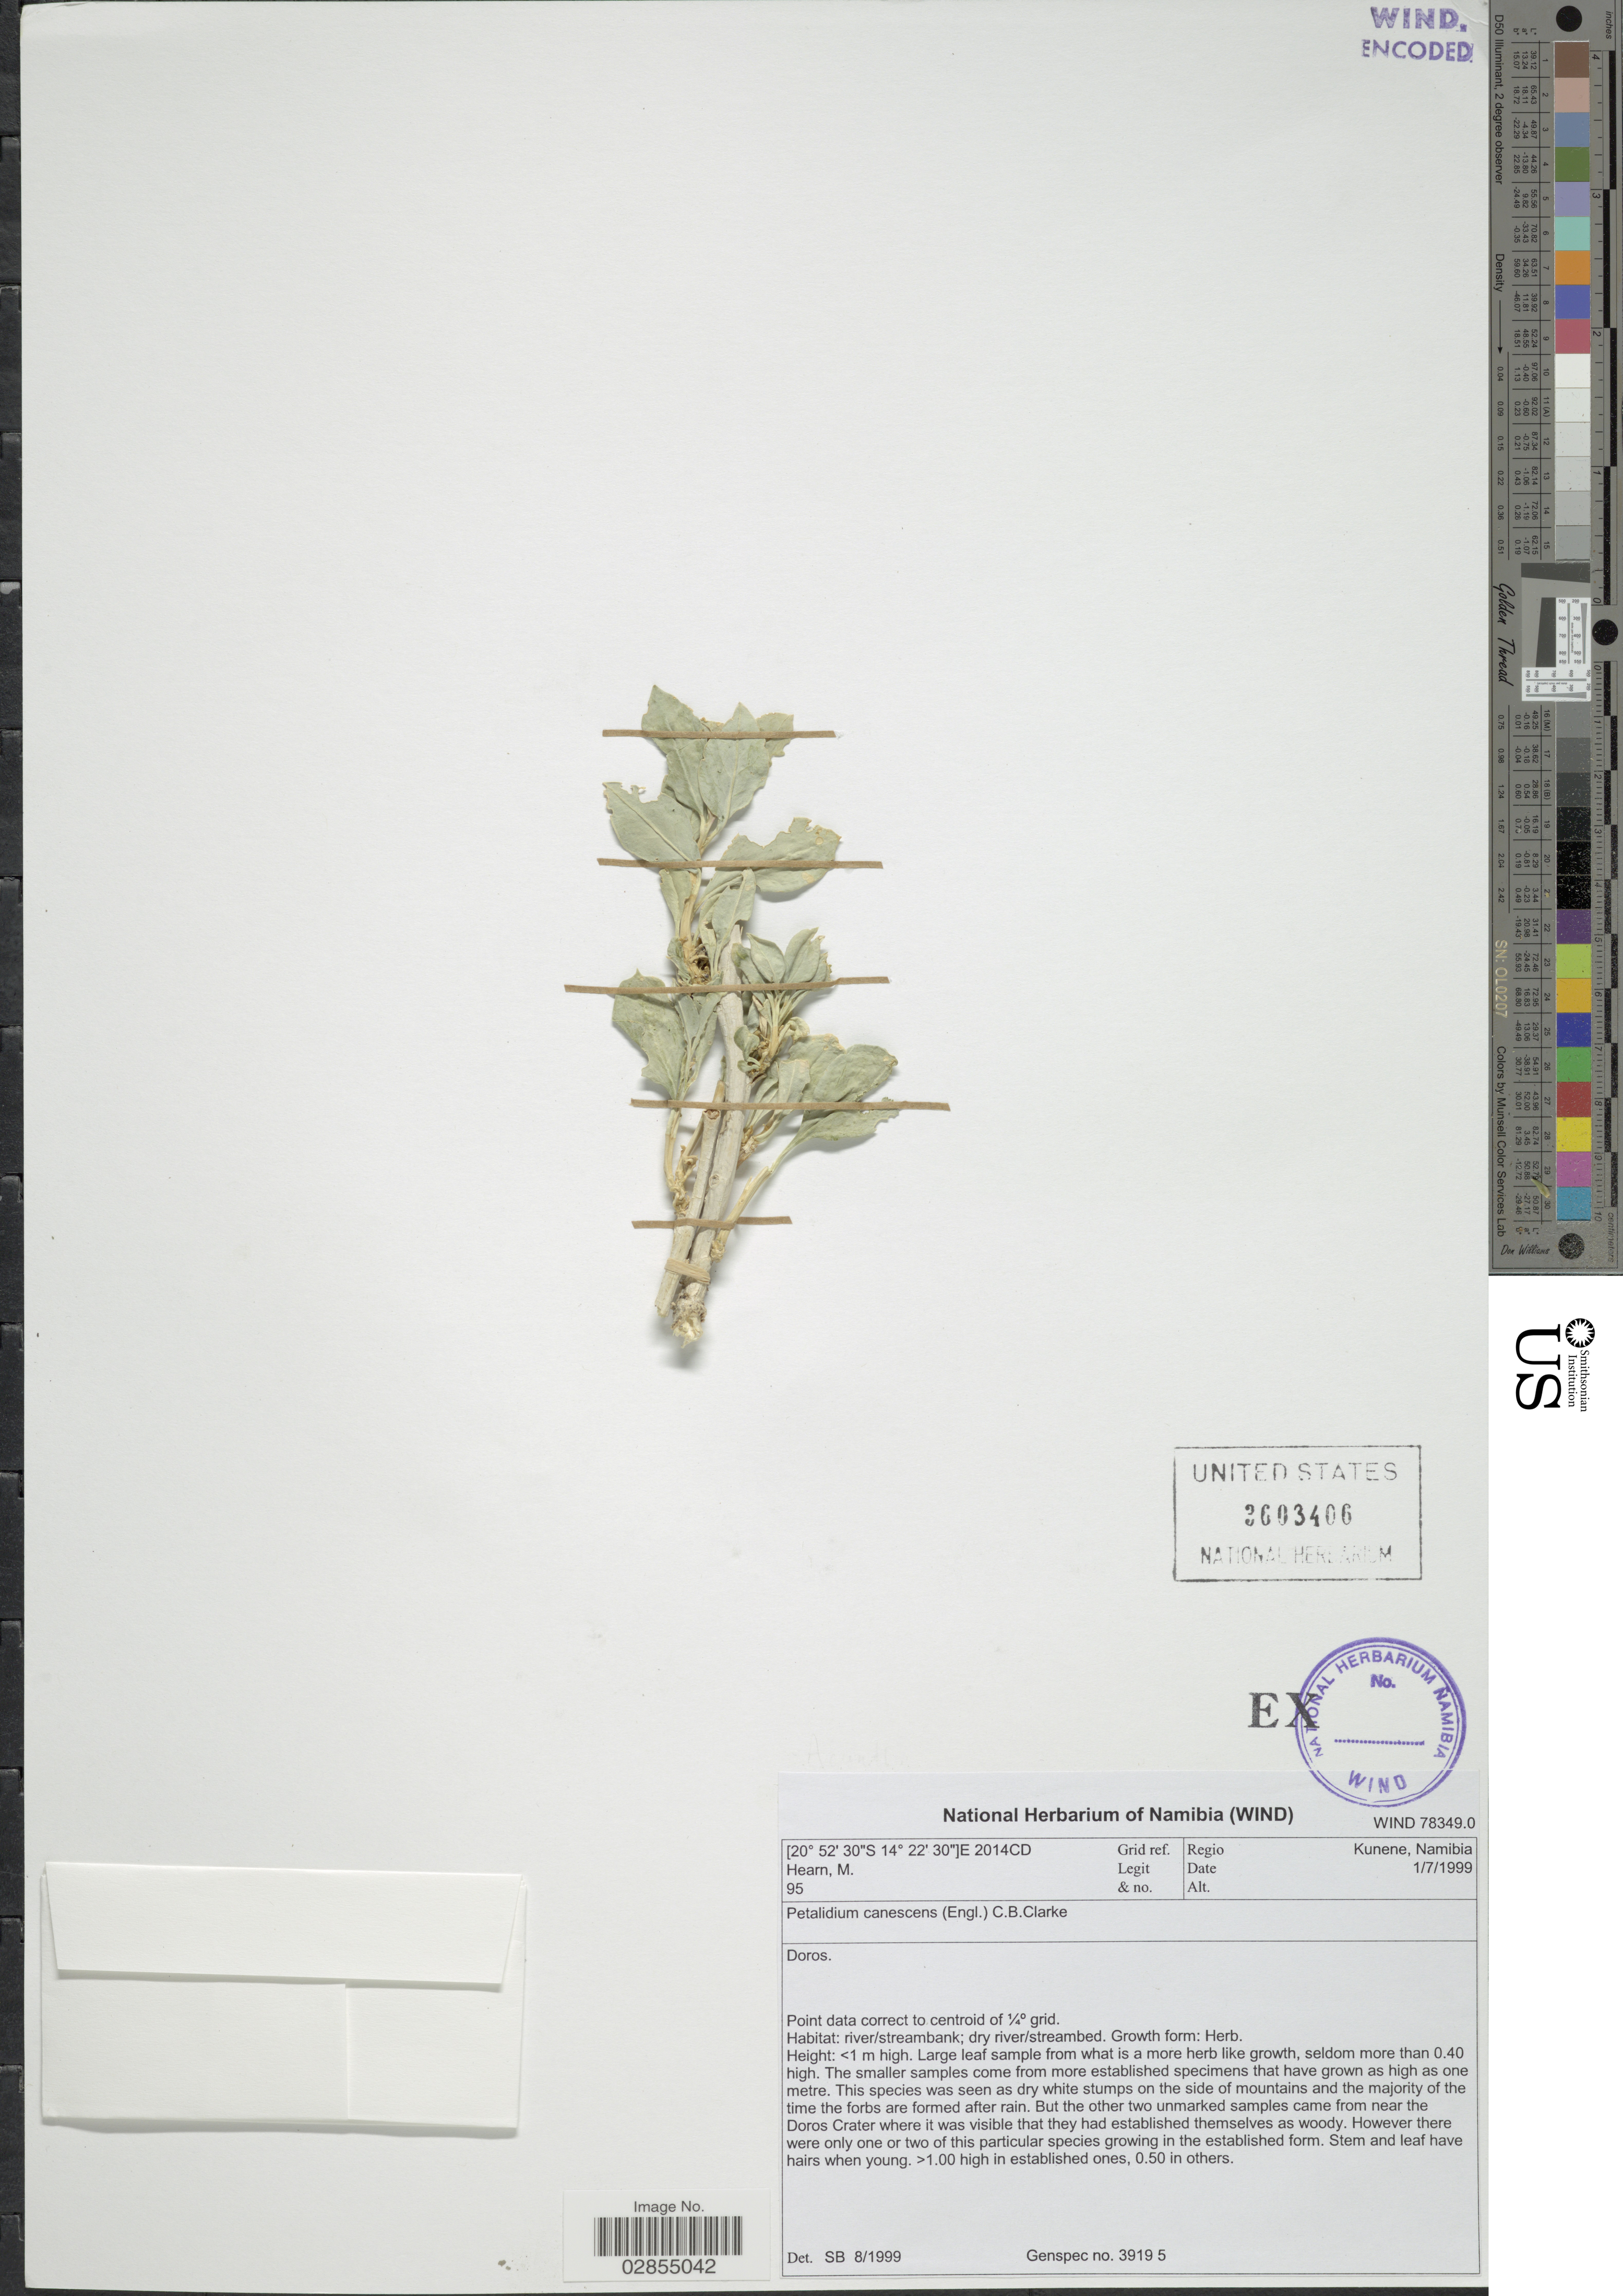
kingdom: Plantae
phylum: Tracheophyta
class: Magnoliopsida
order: Lamiales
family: Acanthaceae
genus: Petalidium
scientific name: Petalidium canescens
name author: C.B. Clarke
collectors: M. Hearn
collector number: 95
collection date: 1999-07-01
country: Namibia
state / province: Kunene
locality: Regio Kunene, Doros.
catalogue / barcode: US 3603406